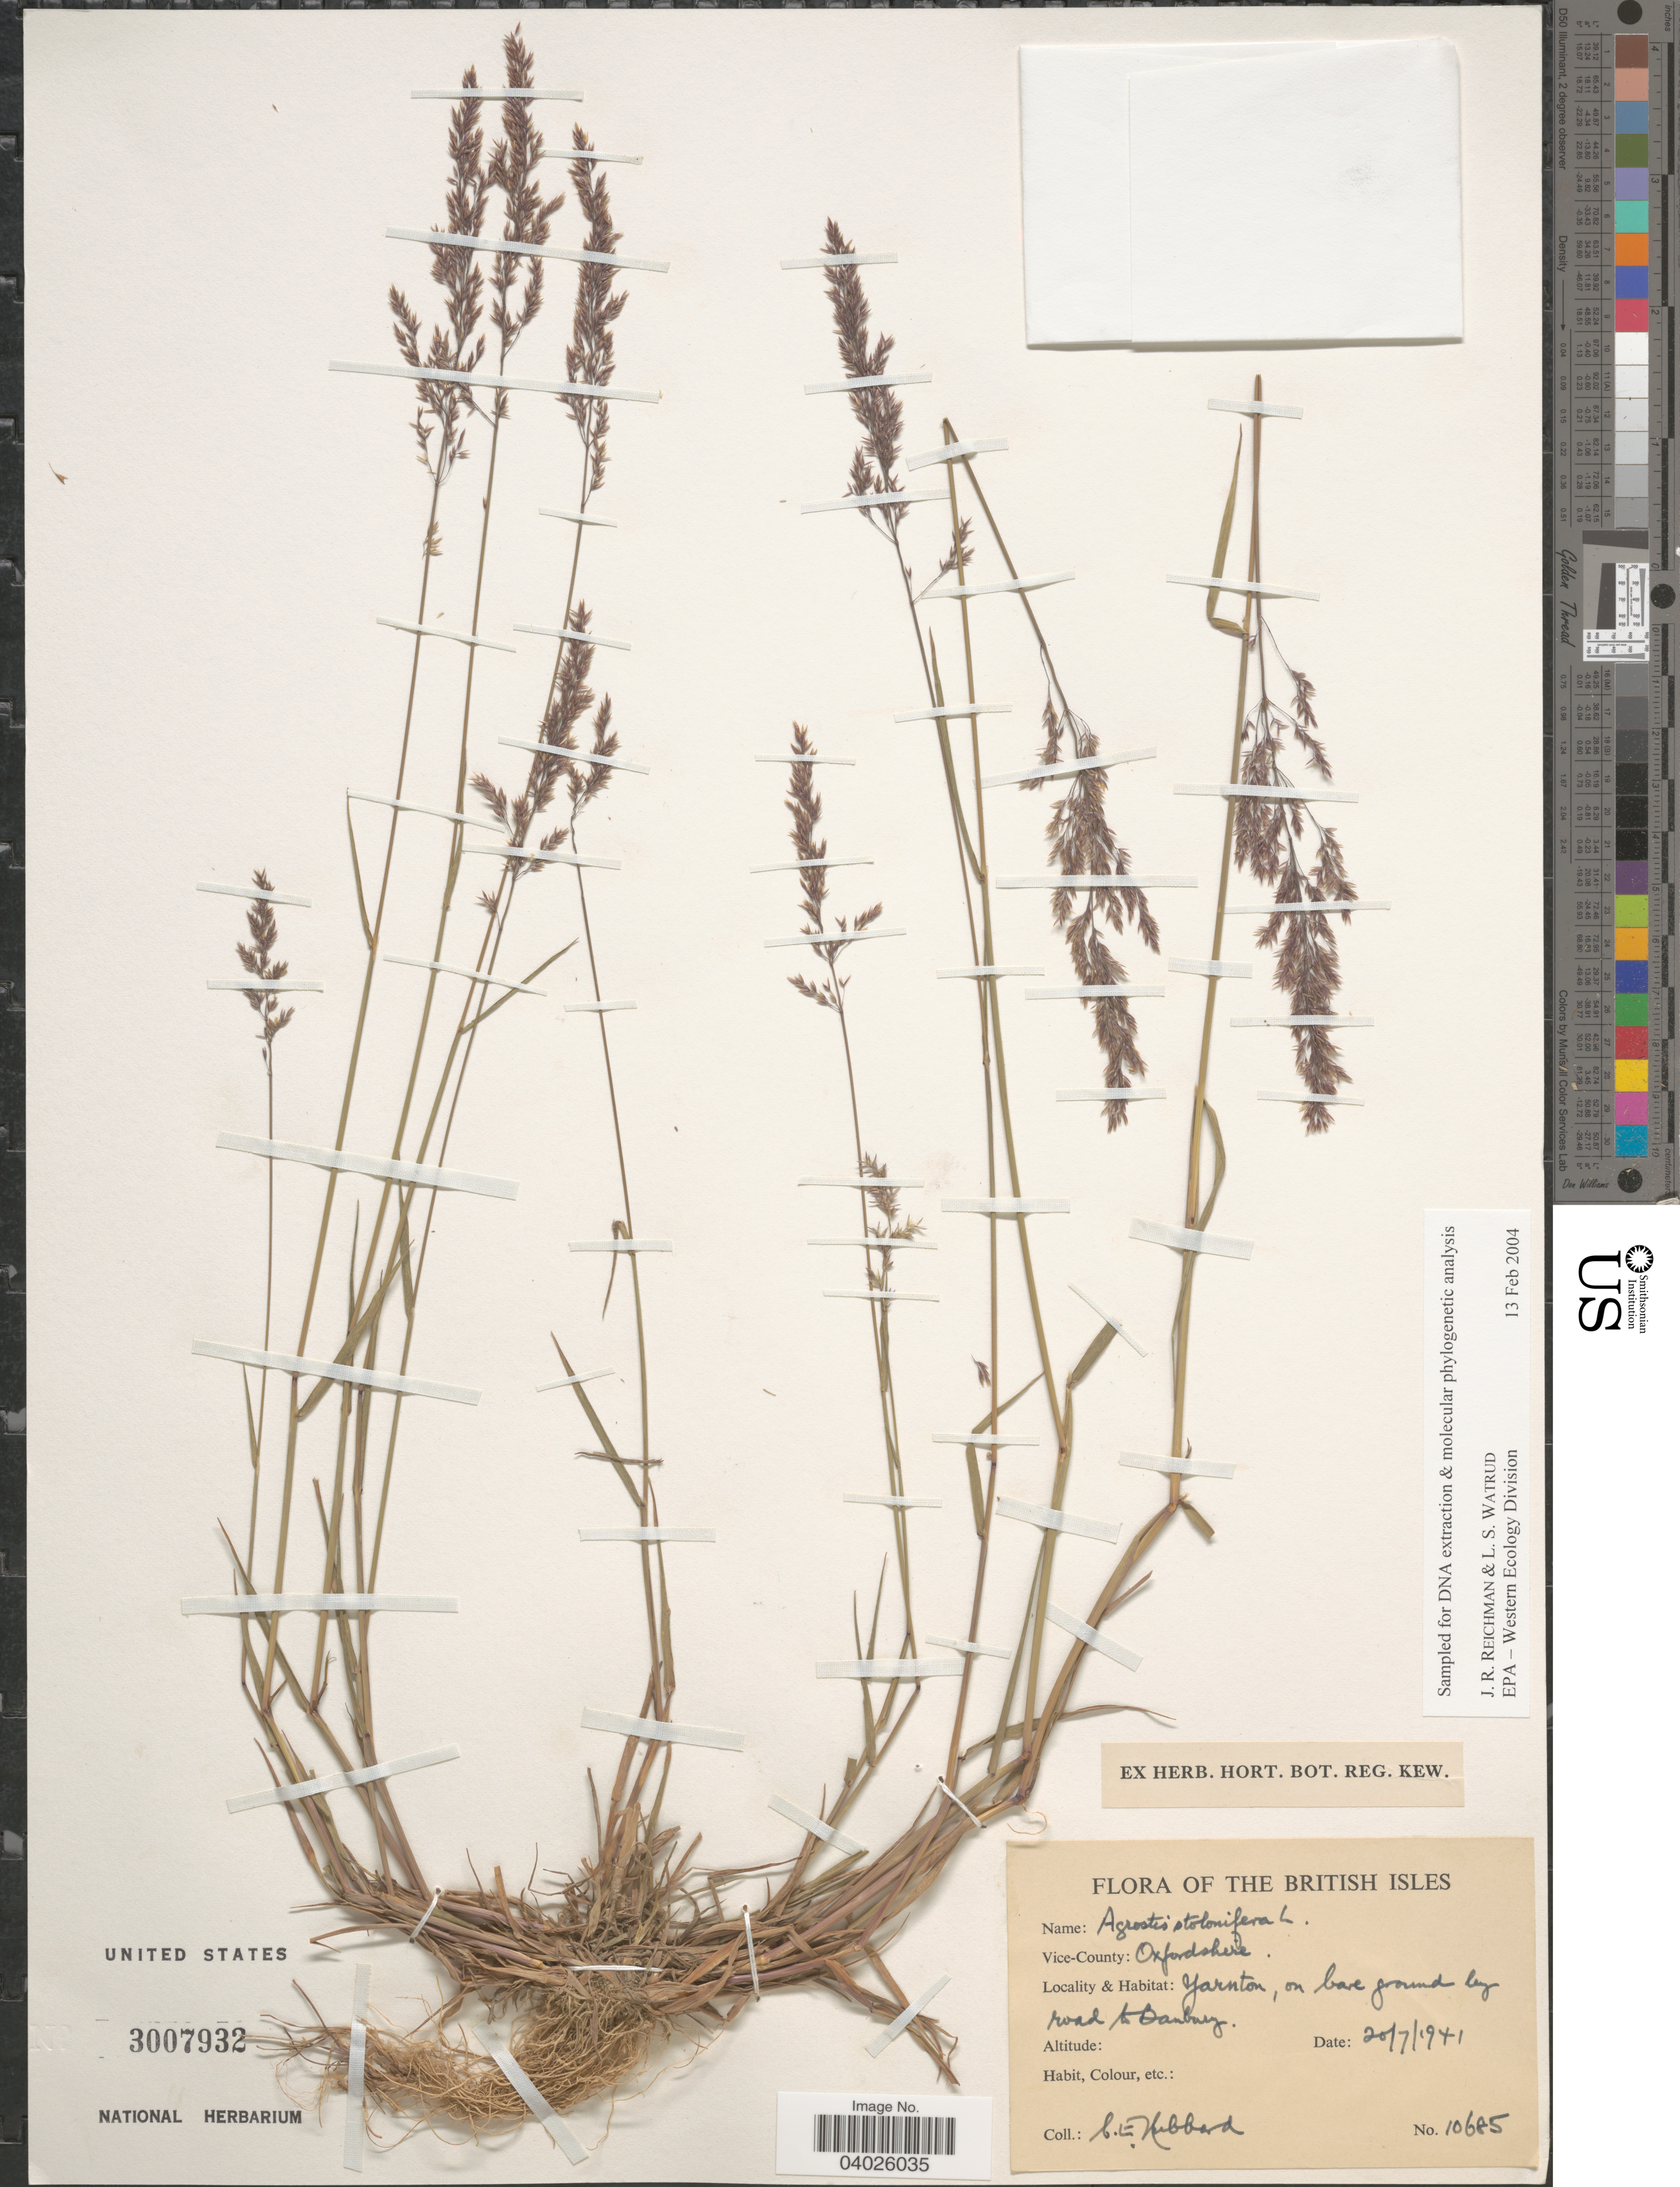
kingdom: Plantae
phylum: Tracheophyta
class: Liliopsida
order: Poales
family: Poaceae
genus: Agrostis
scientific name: Agrostis stolonifera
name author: L.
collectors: C. E. Hubbard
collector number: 10685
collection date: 1941-07-20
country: United Kingdom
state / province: England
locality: The British Isles. Vice-County: Oxfordshire. Yarnton, on bare ground by road to Danbury.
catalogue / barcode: US 3007932